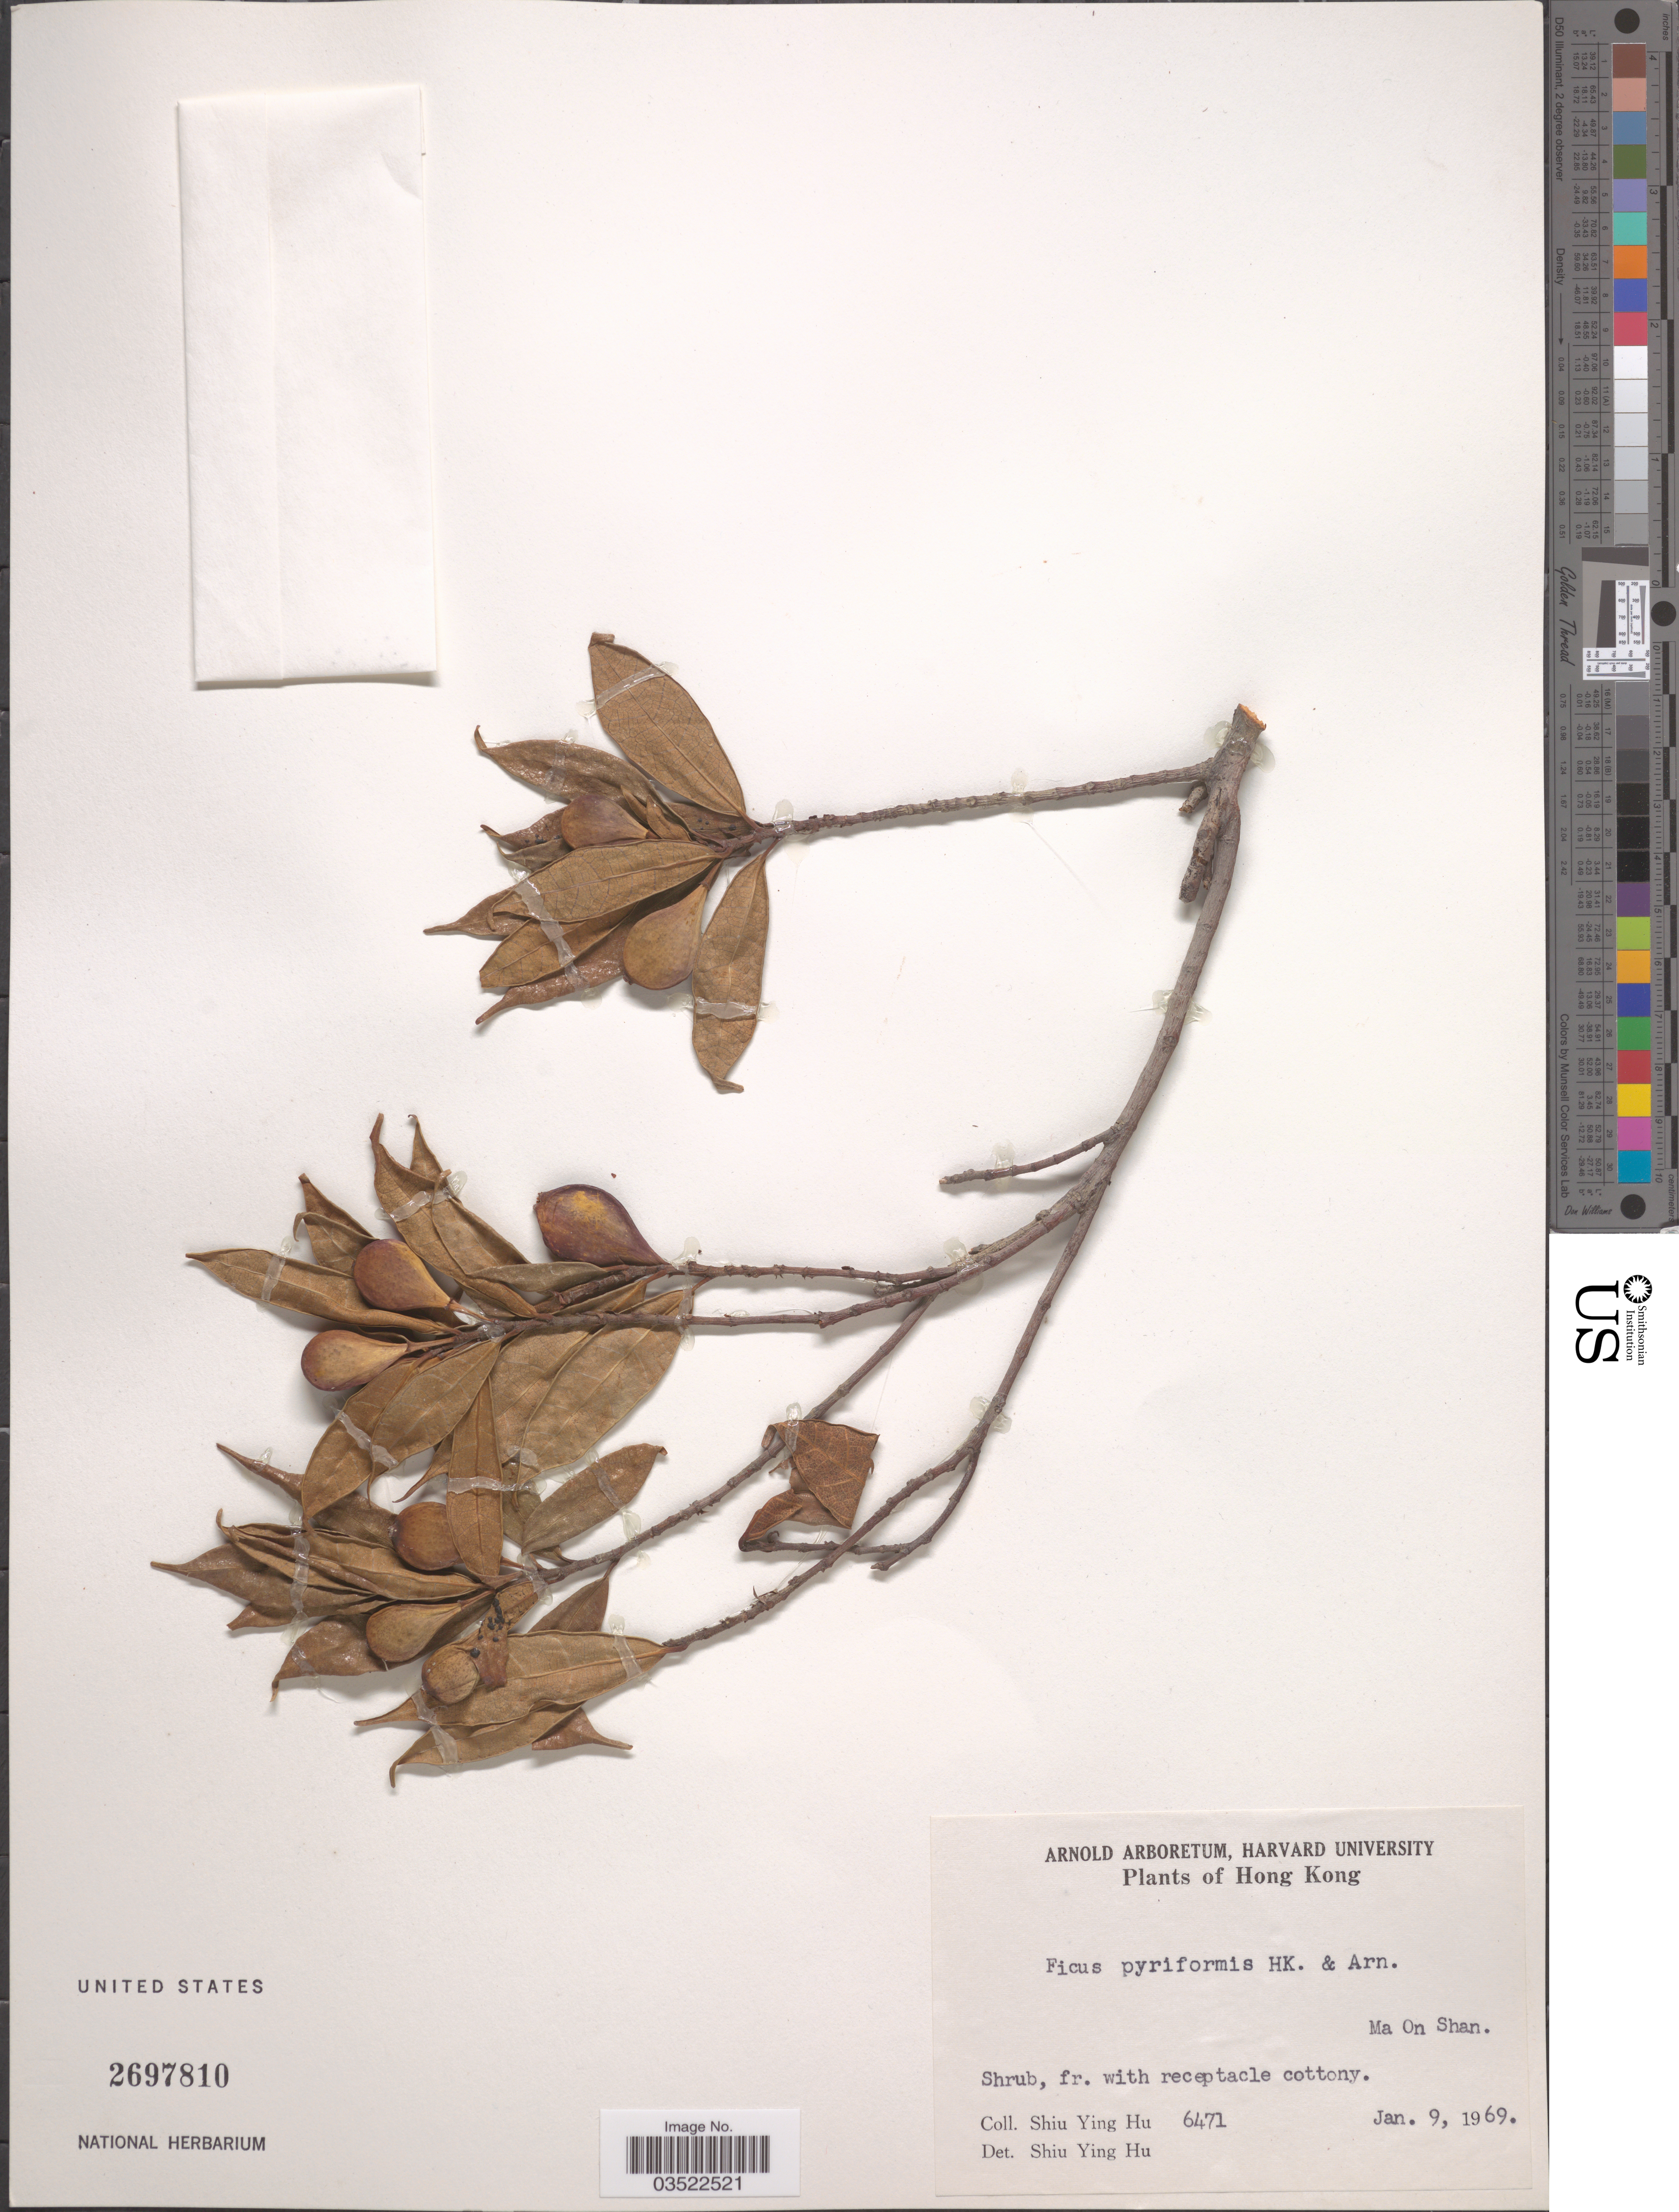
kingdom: Plantae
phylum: Tracheophyta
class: Magnoliopsida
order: Rosales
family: Moraceae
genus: Ficus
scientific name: Ficus pyriformis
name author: Hook. & Arn.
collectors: S. Y. Hu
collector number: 6471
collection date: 1969-01-09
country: China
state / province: Hong Kong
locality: Ma On Shan.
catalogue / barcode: US 2697810